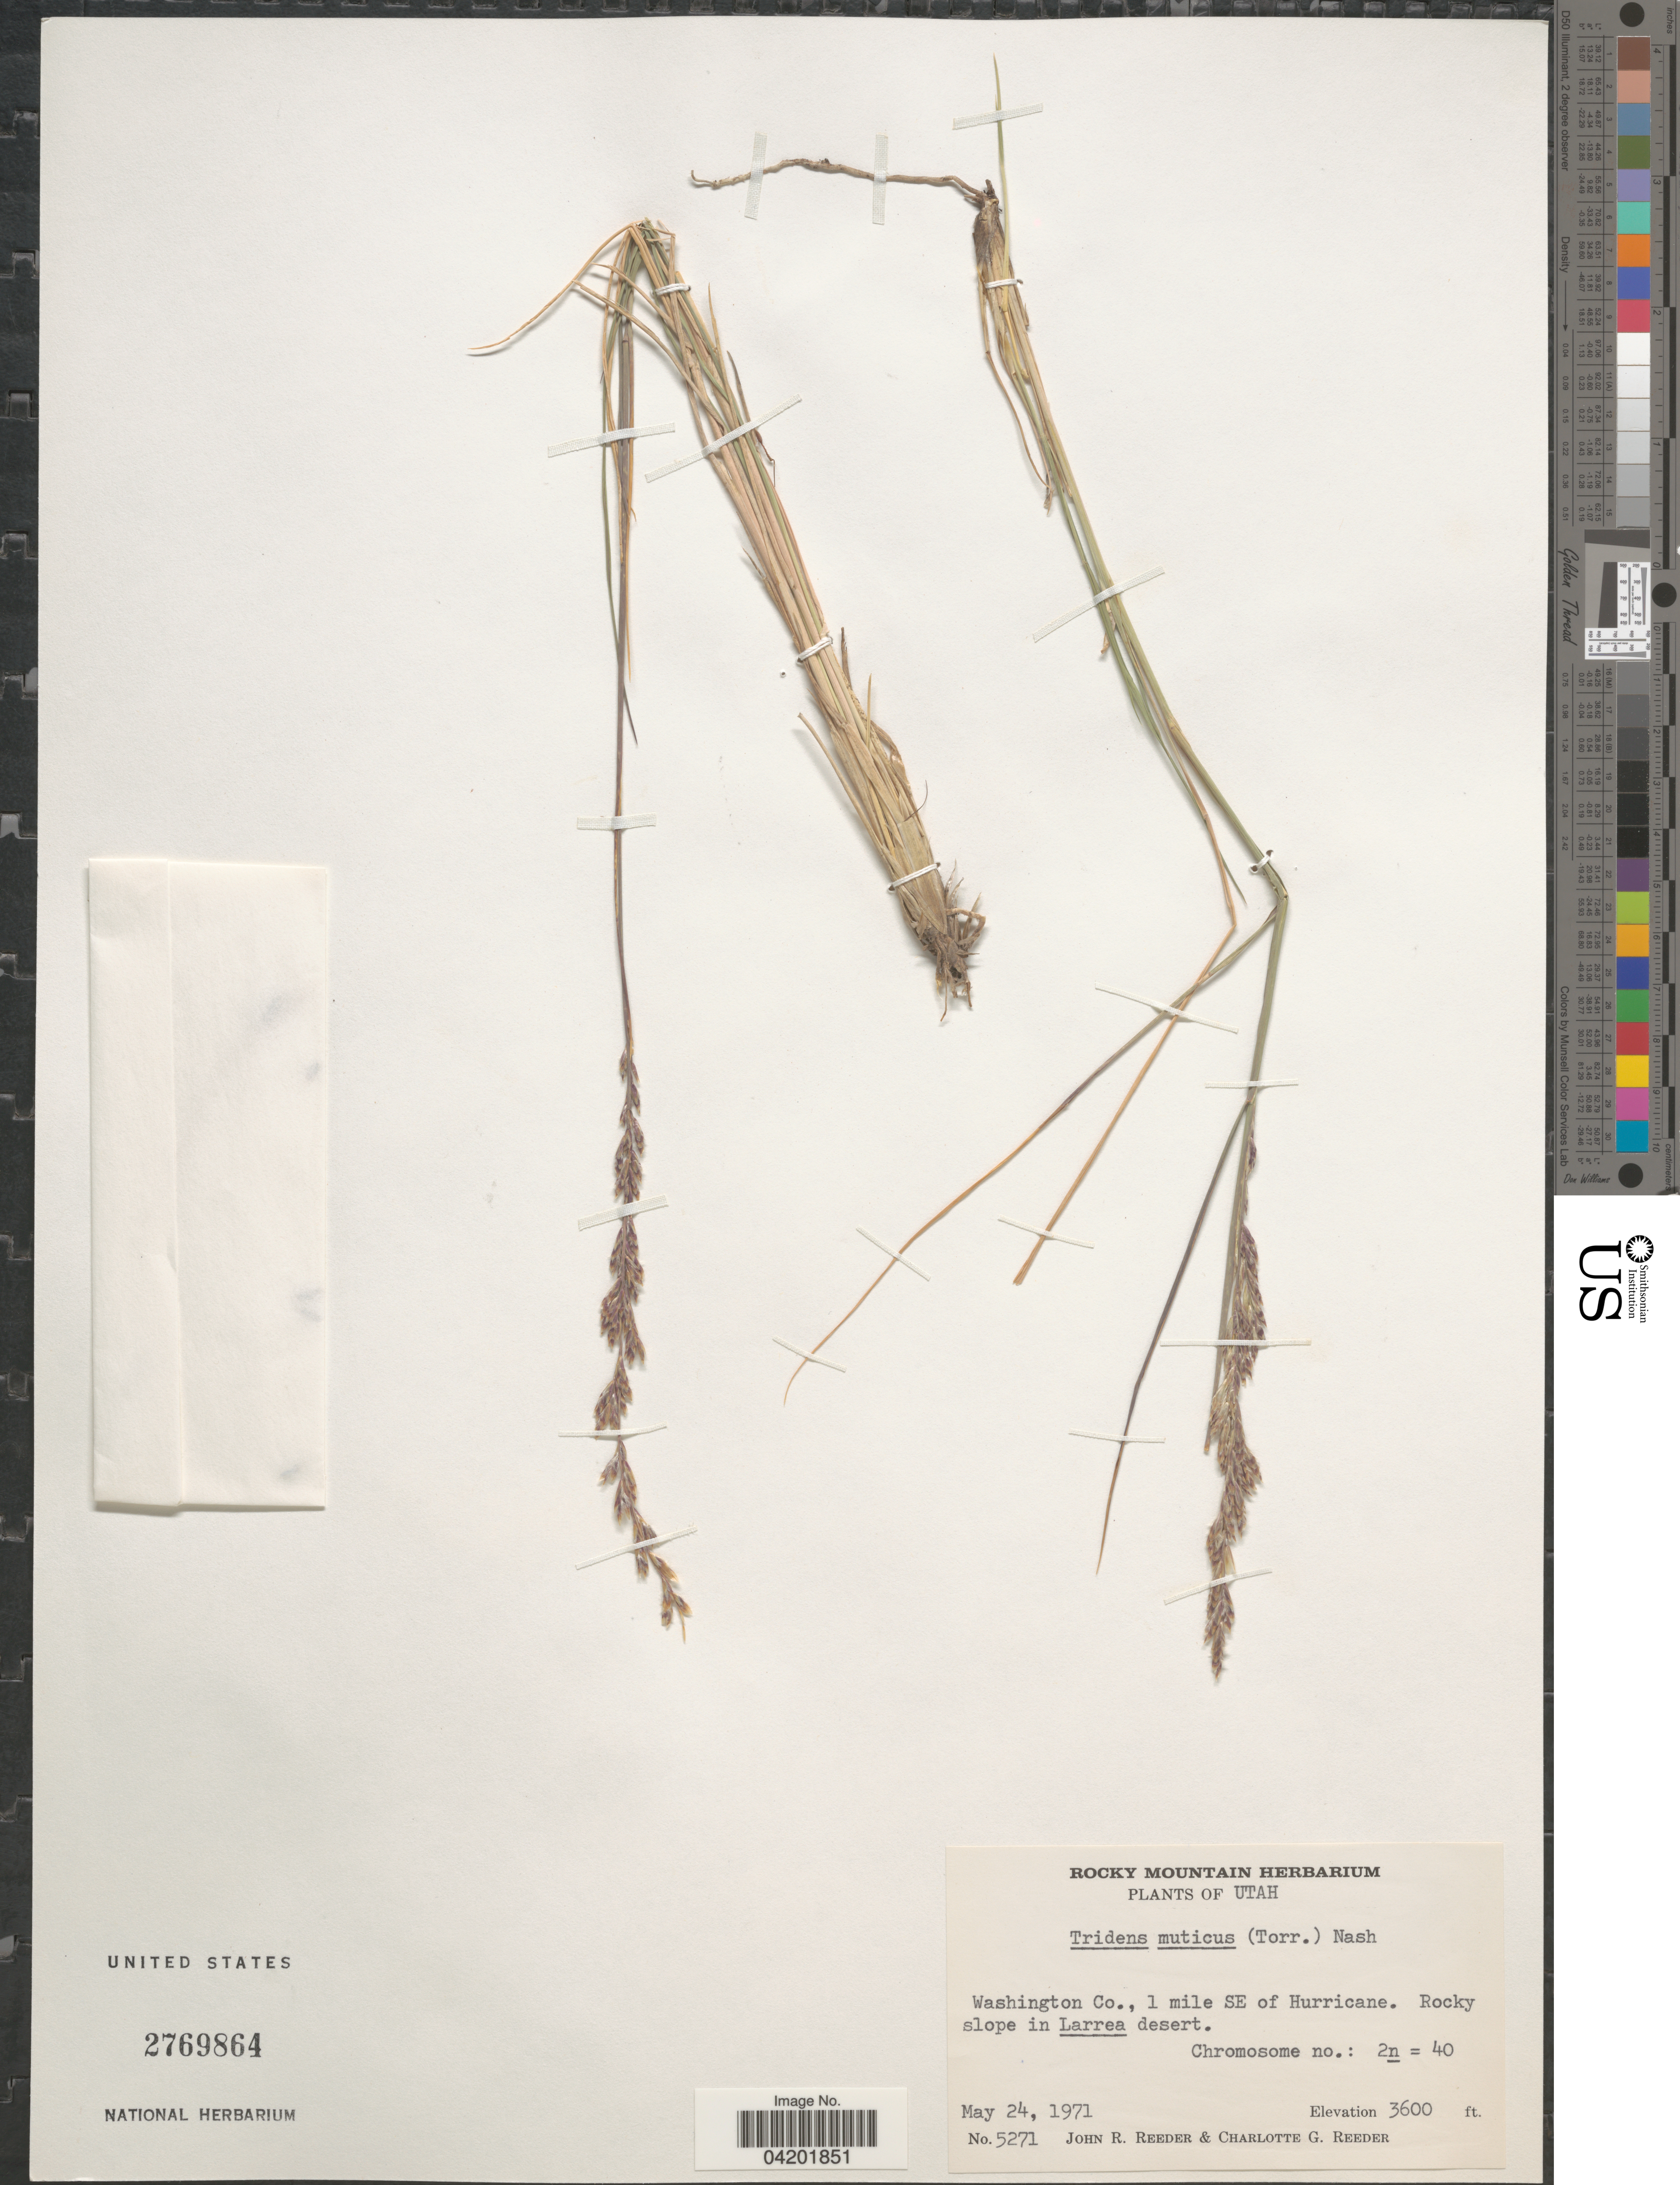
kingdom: Plantae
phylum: Tracheophyta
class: Liliopsida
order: Poales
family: Poaceae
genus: Tridentopsis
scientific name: Tridentopsis mutica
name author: (Torr.) P.M. Peterson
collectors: J. R. Reeder & C. G. Reeder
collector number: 5271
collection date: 1971-05-24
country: United States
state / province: Utah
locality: Washington Co., 1 mile SE of Hurricane. Rocky slope in Larrea desert.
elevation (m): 1097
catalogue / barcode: US 2769864